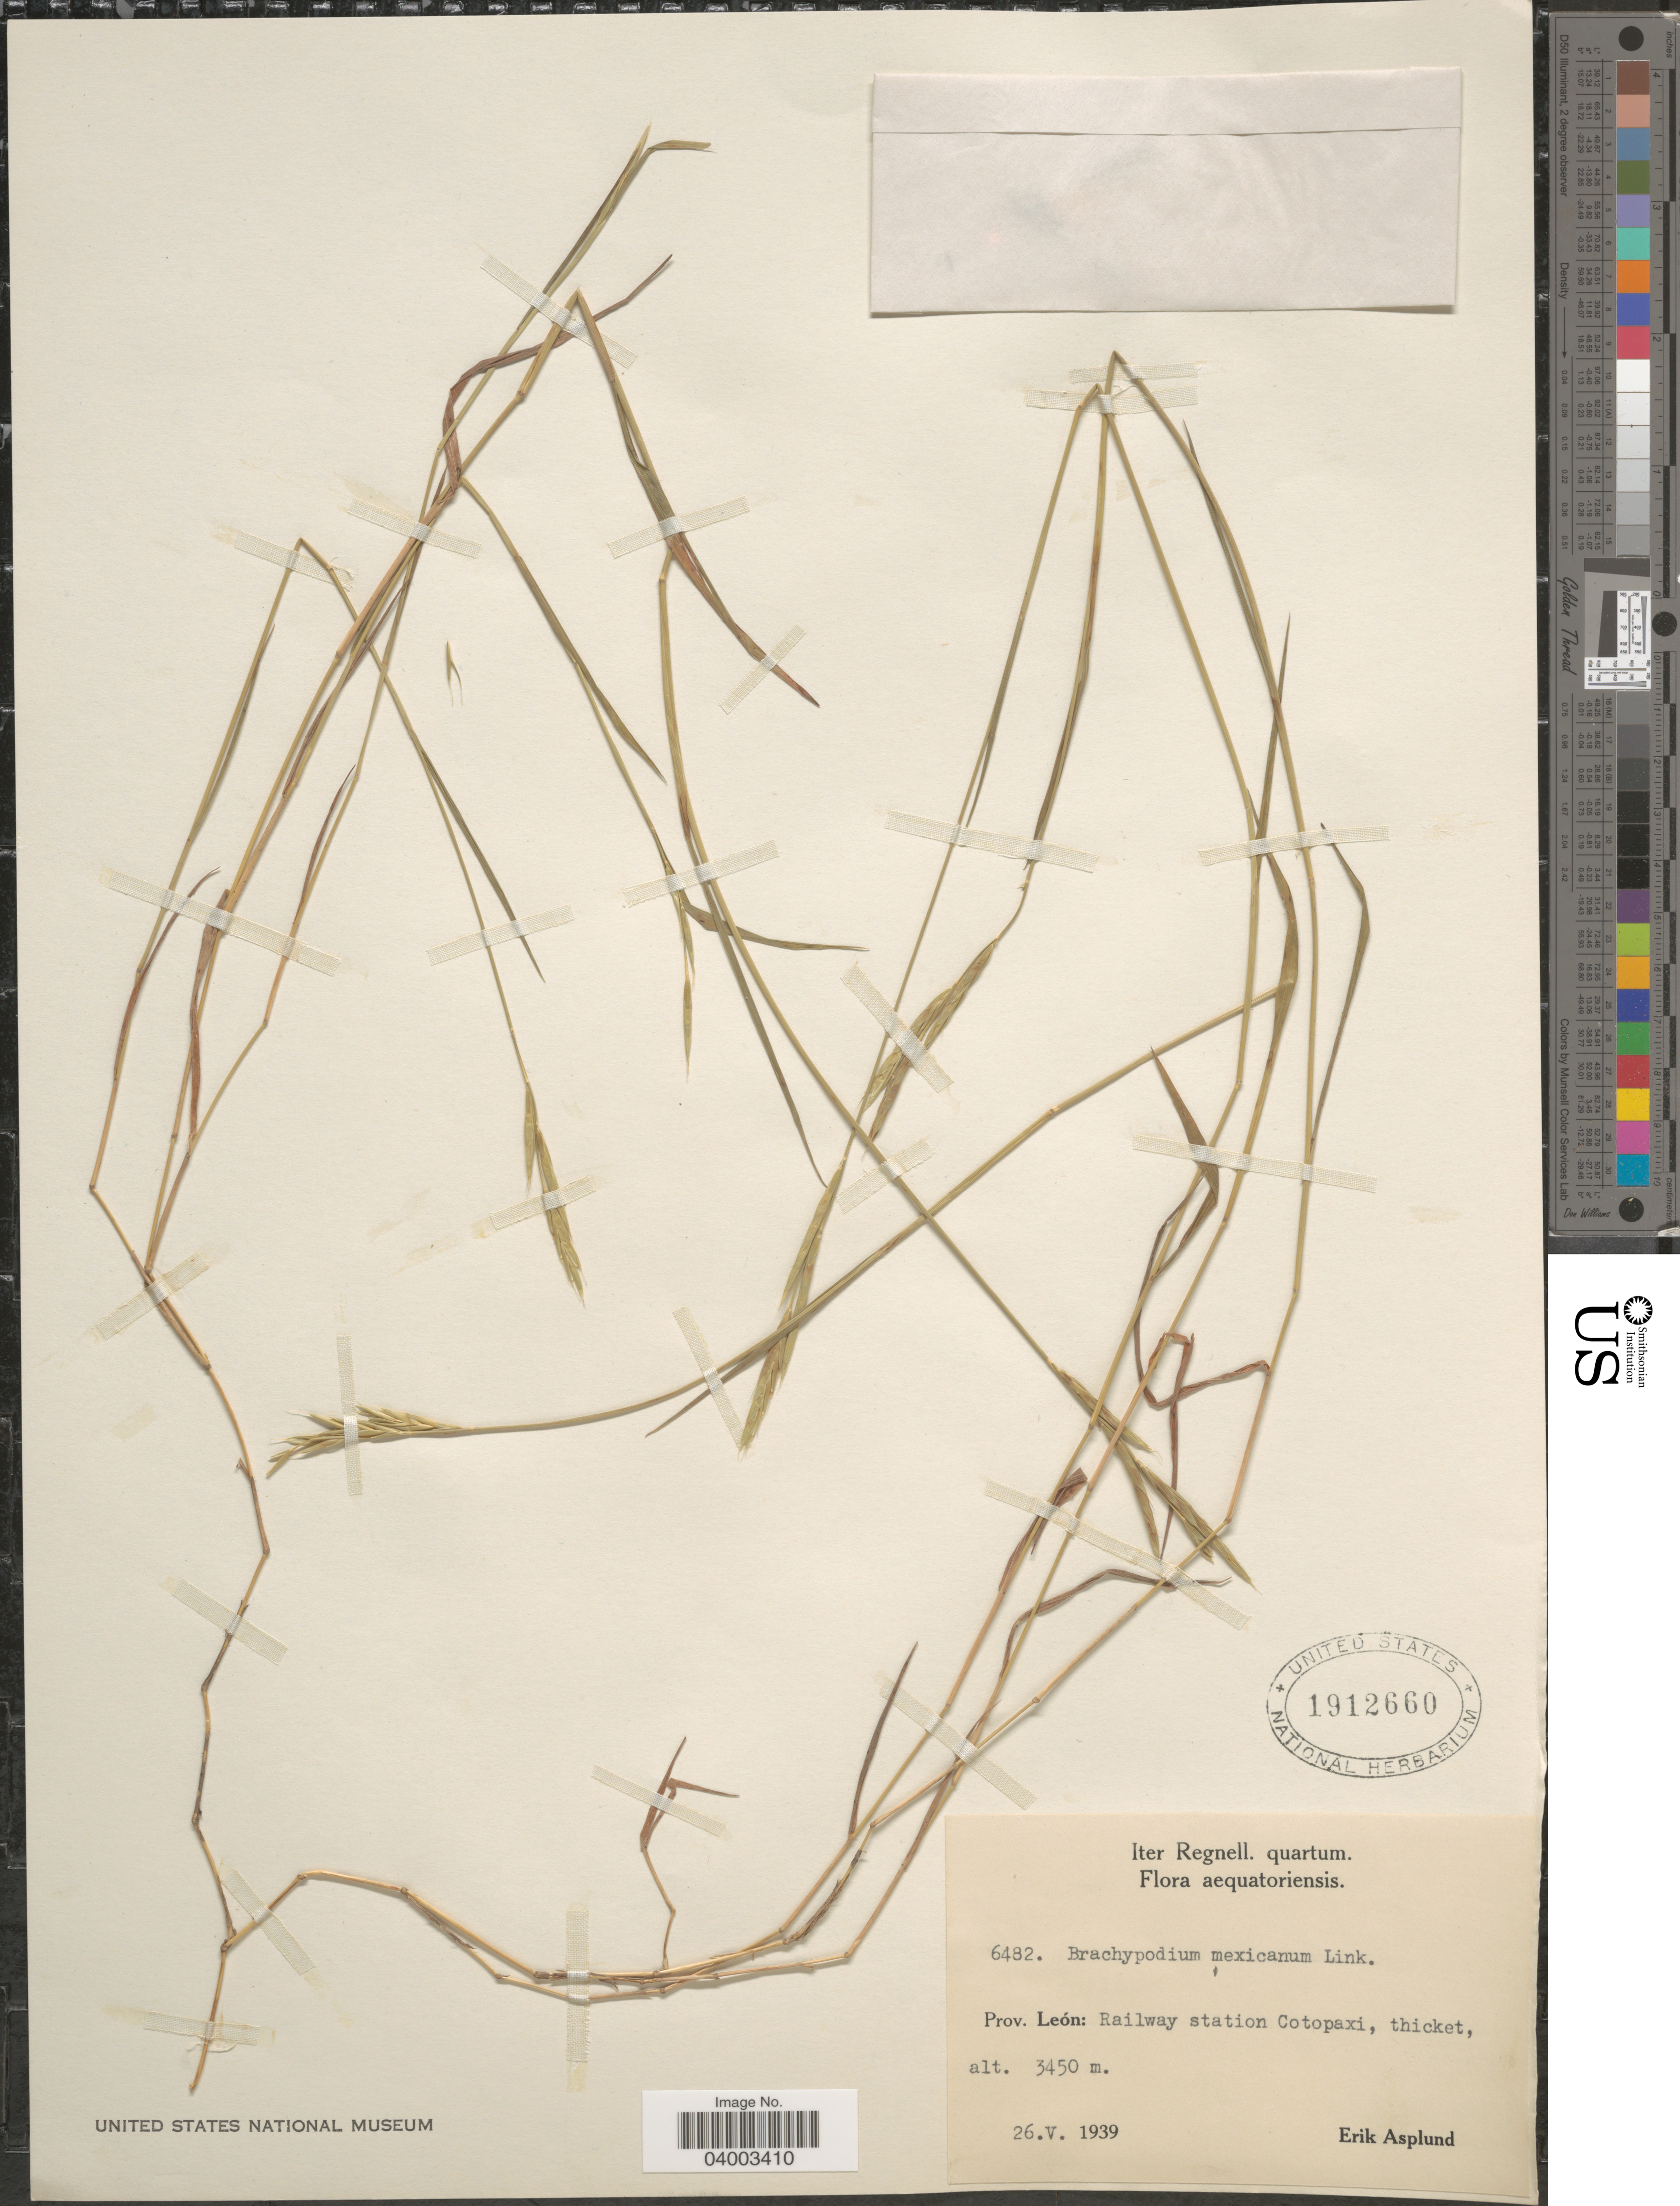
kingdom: Plantae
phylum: Tracheophyta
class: Liliopsida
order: Poales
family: Poaceae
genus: Brachypodium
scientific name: Brachypodium mexicanum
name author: (Roem. & Schult.) Link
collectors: E. Asplund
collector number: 6482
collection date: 1939-05-26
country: Ecuador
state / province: Cotopaxi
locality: Prov. León: Railway station Cotopaxi, thicket.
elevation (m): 3450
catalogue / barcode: US 1912660